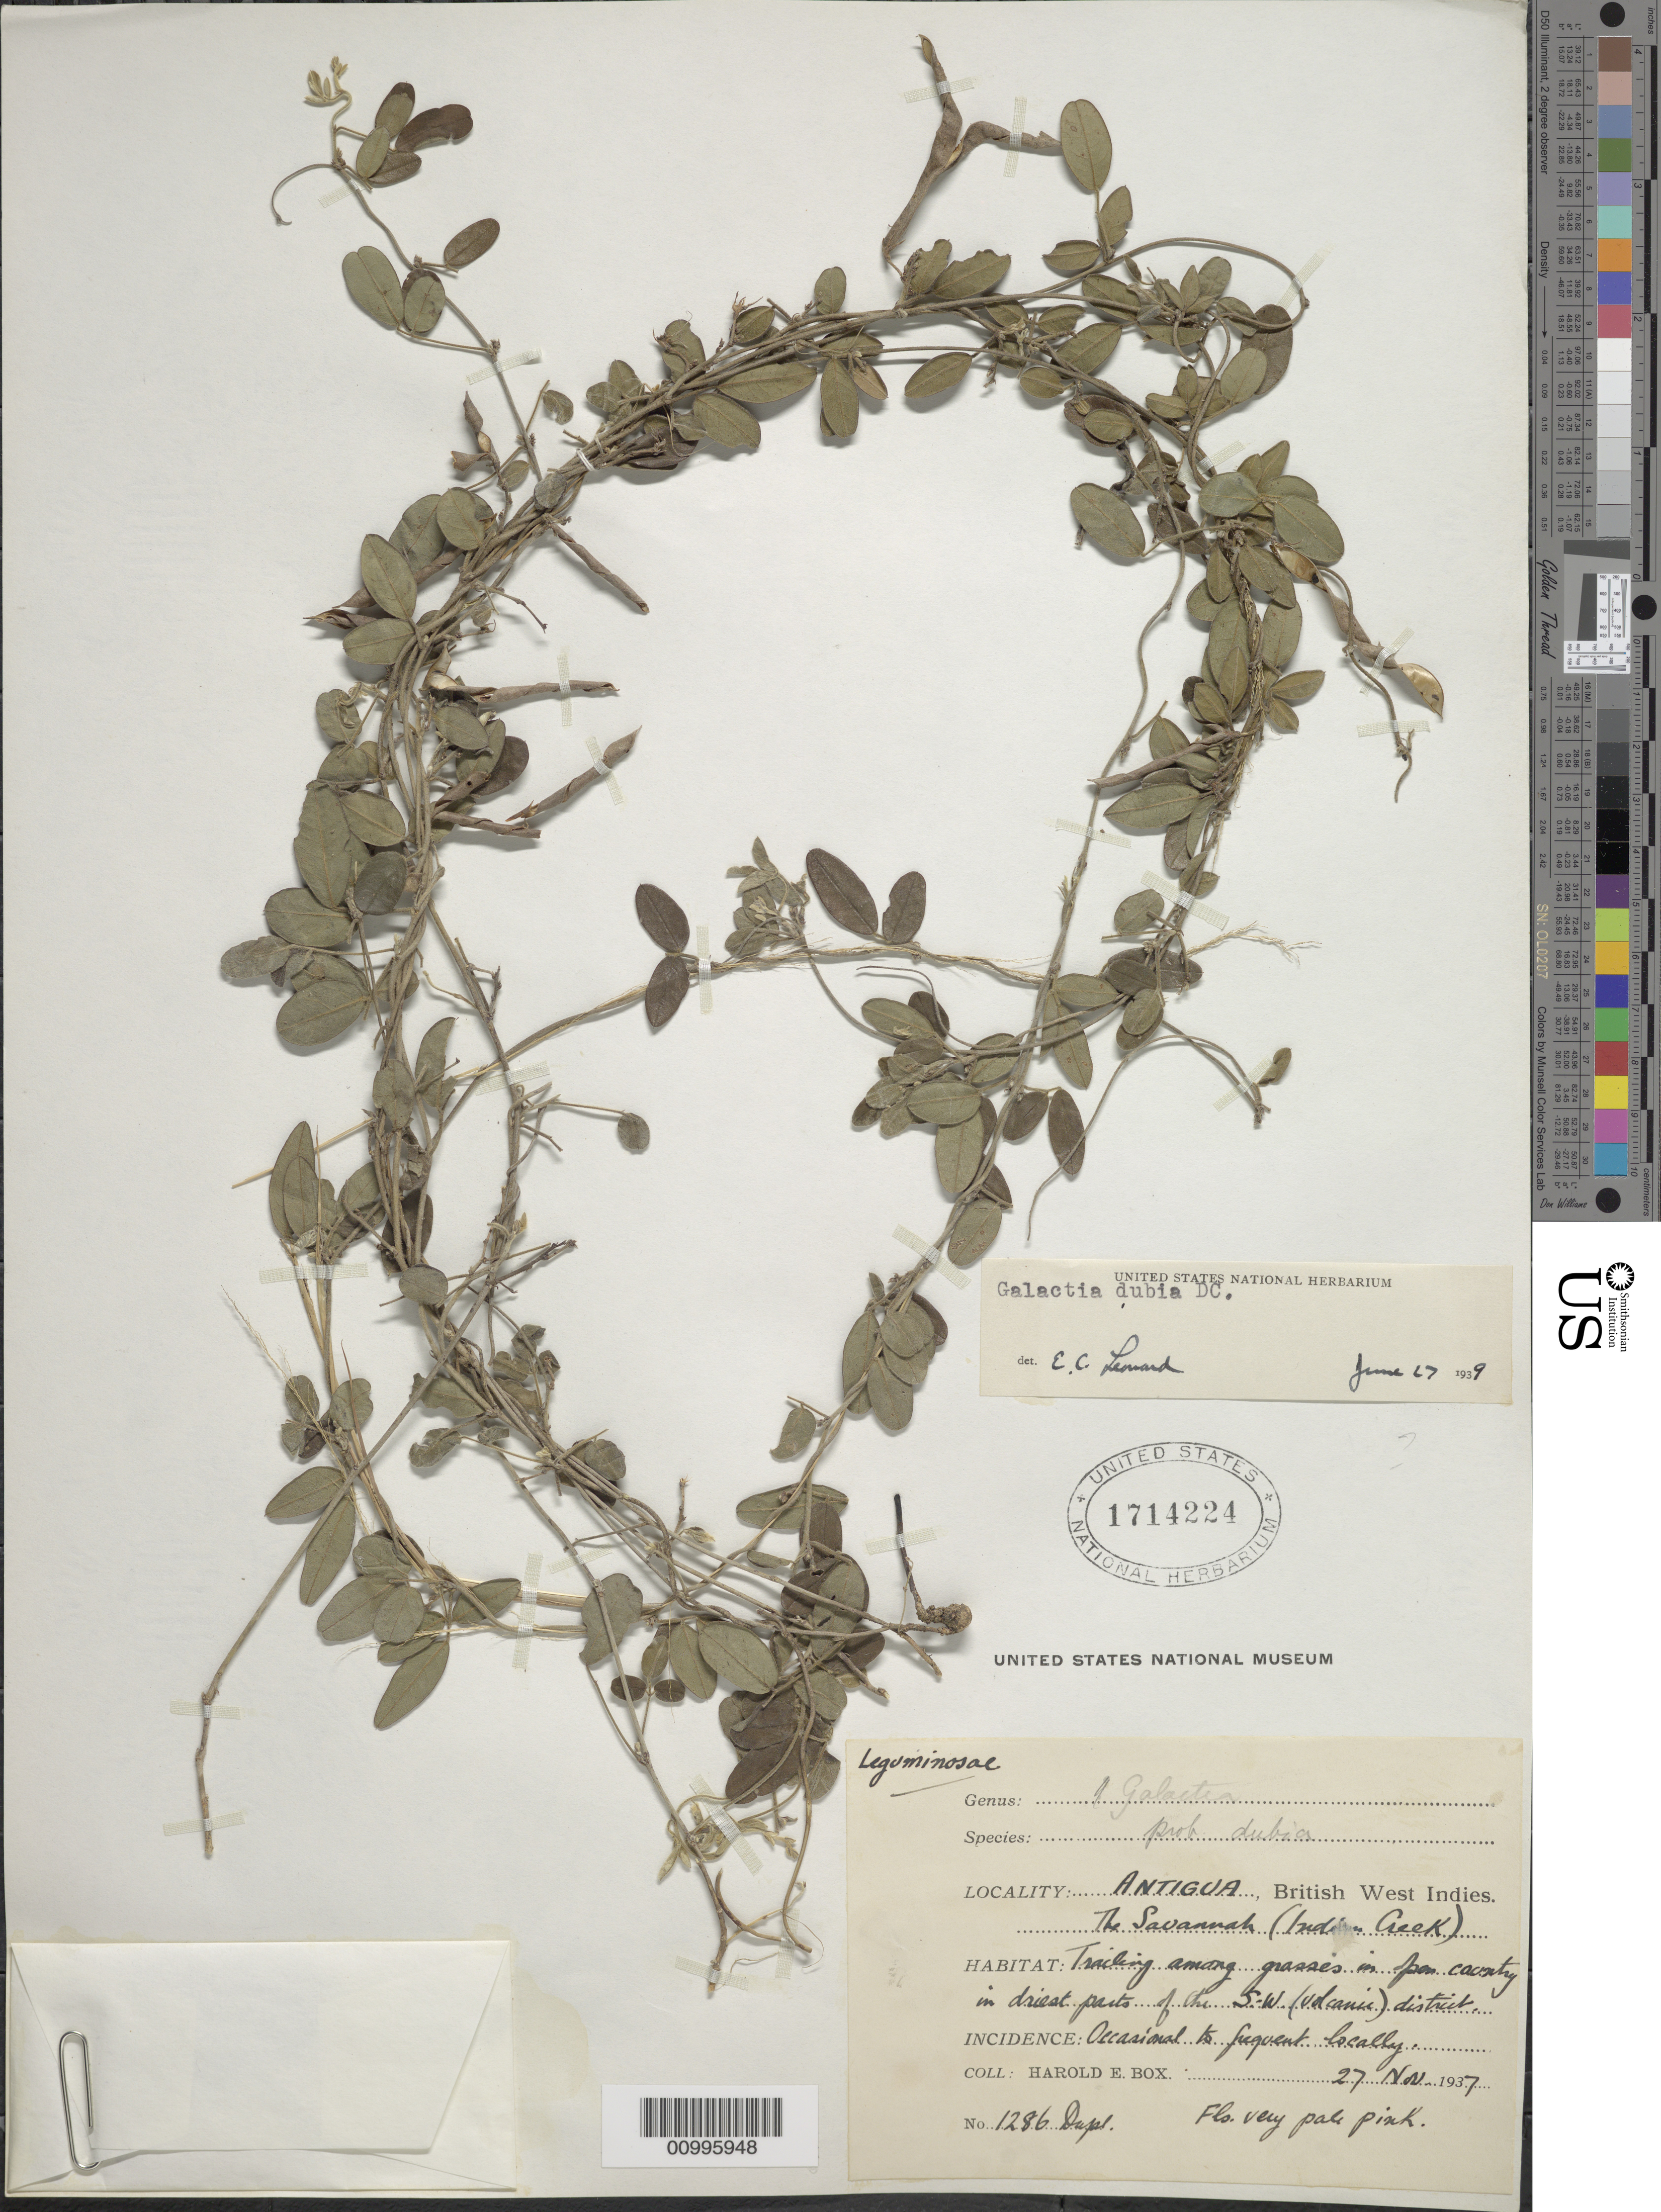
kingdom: Plantae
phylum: Tracheophyta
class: Magnoliopsida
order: Fabales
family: Fabaceae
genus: Galactia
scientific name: Galactia dubia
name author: DC.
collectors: H. E. Box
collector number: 1286 Dupl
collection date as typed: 27 Nov 1937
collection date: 1937-11-27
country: Antigua and Barbuda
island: Antigua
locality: The Savannah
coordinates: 0 N, 0 E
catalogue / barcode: US 1714224